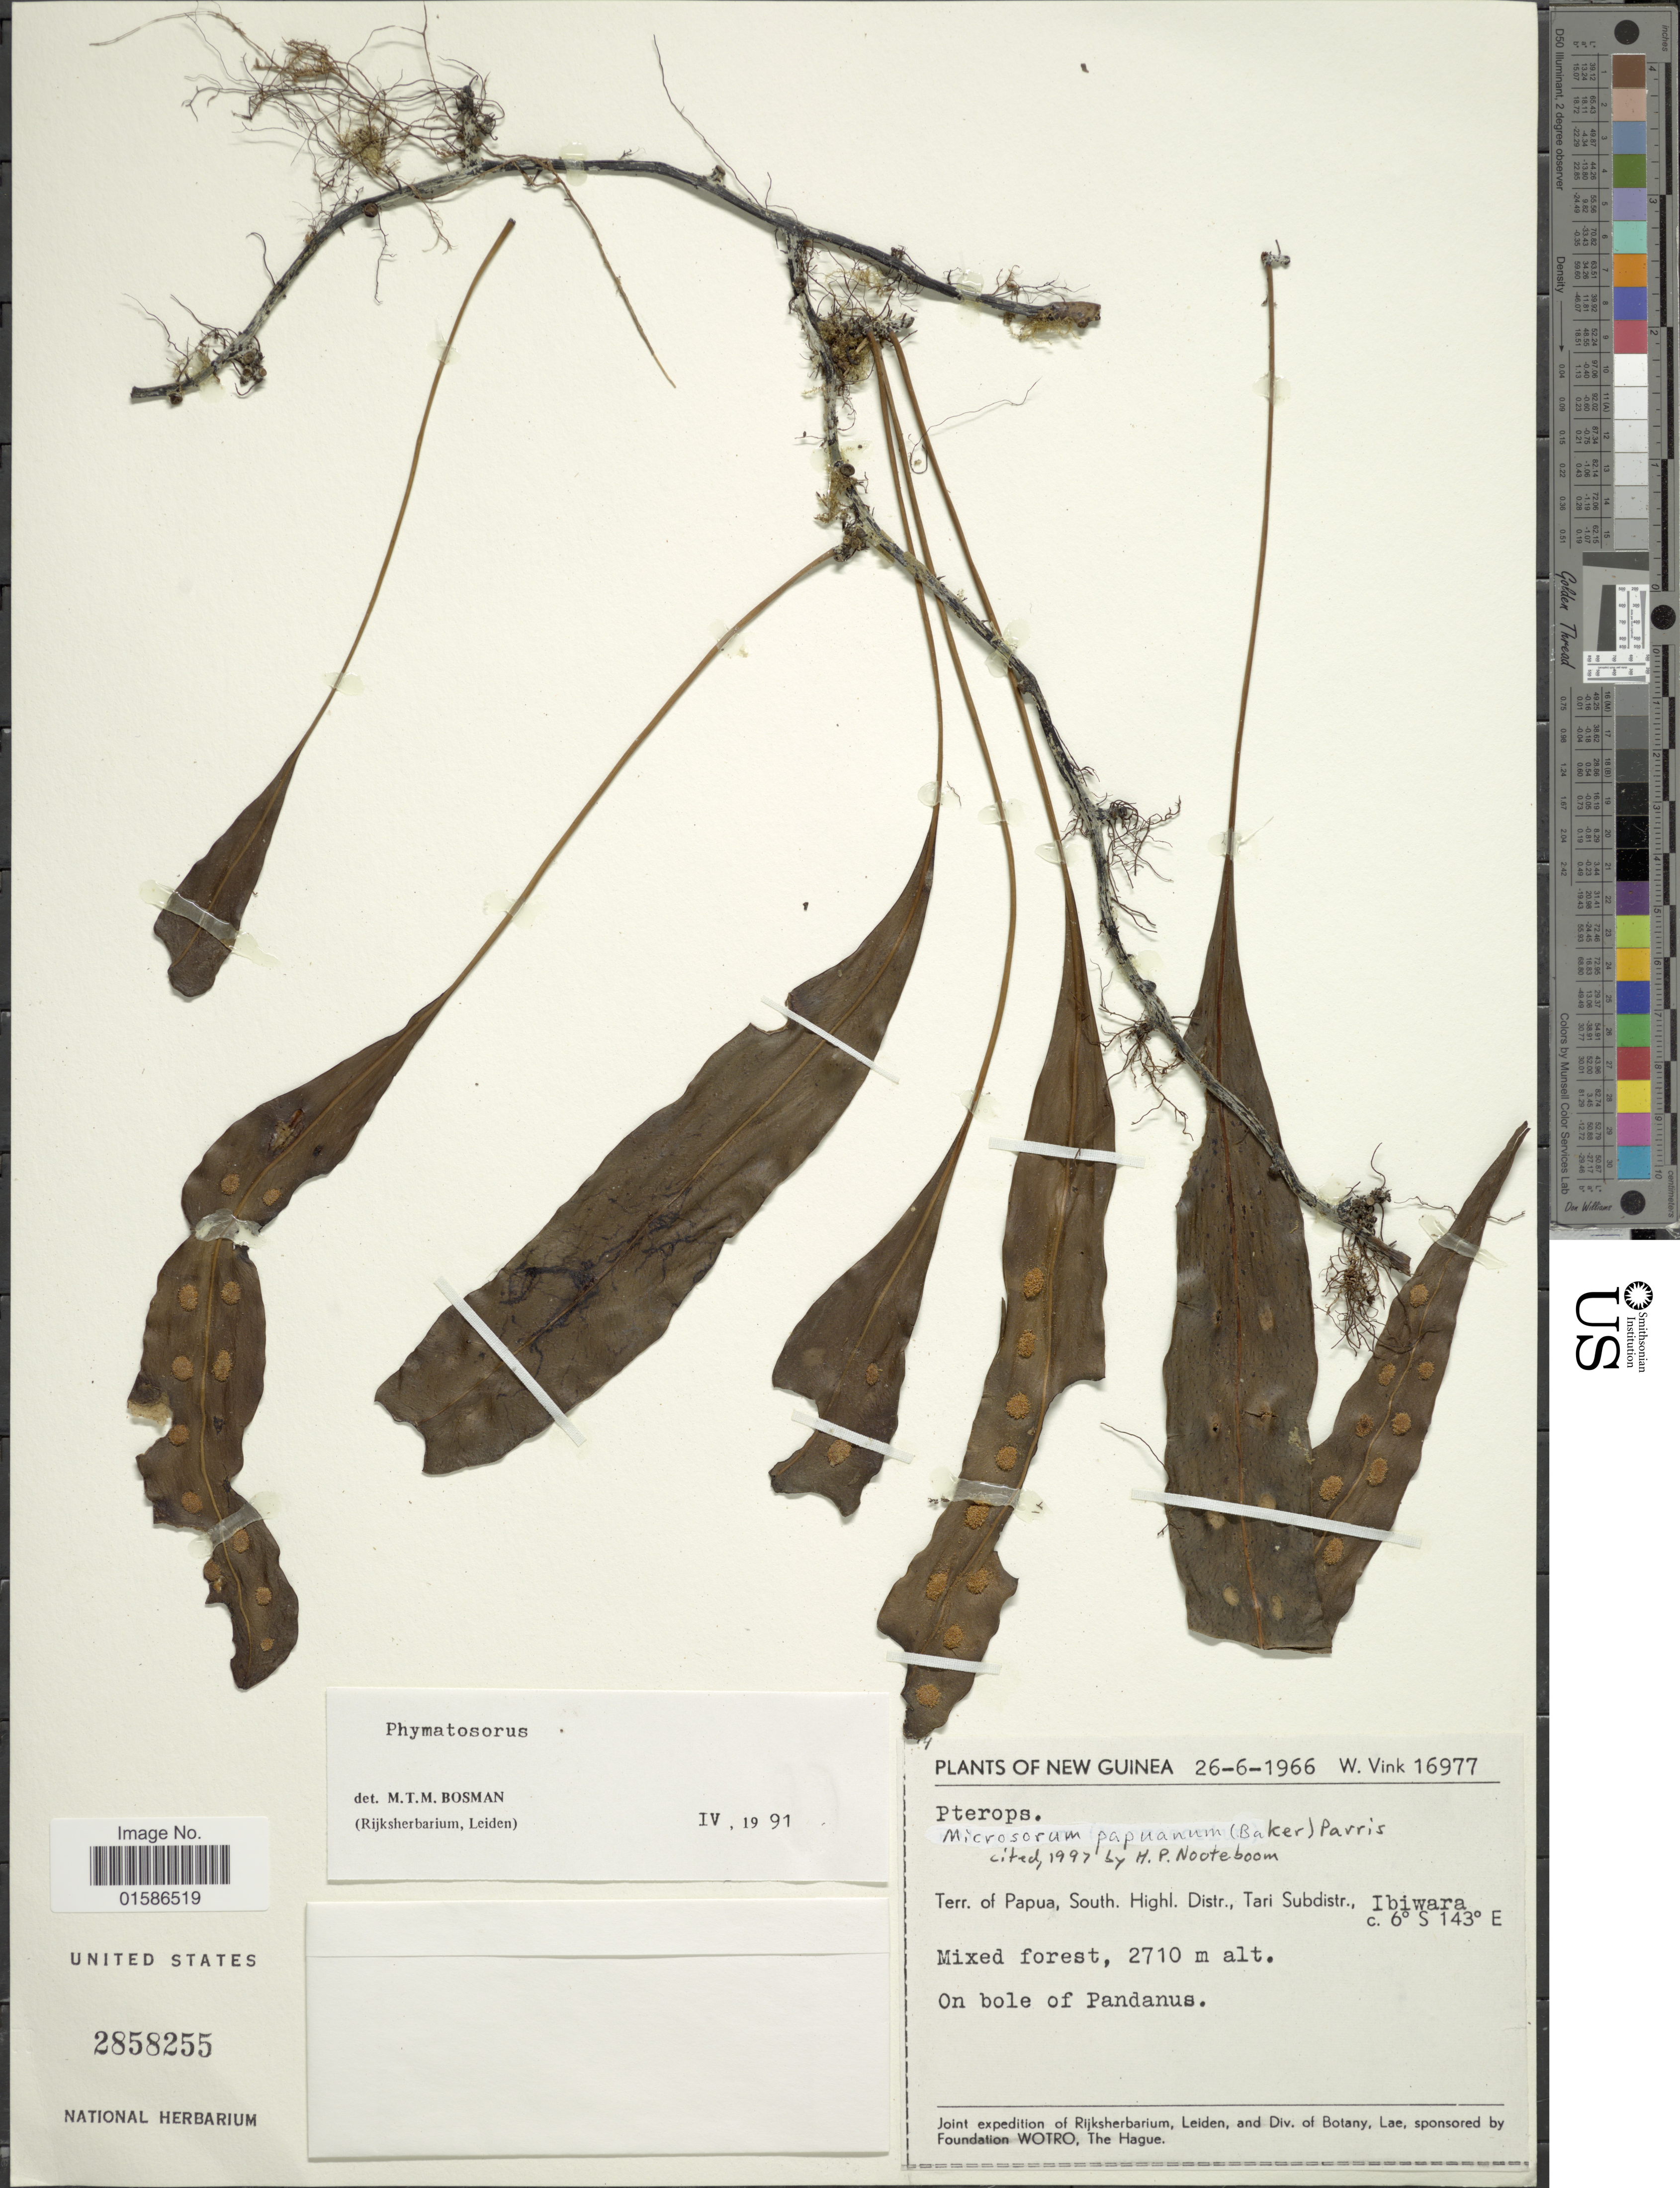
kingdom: Plantae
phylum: Tracheophyta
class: Polypodiopsida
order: Polypodiales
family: Polypodiaceae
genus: Microsorum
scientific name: Microsorum papuanum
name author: (Baker) Parris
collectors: W. Vink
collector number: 16977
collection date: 1966-06-26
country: Papua New Guinea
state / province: Southern Highlands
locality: New Guinea, terr of Papue, South. Distri., Tari Subdistr., Ibiwara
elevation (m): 2710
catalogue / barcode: US 2858255